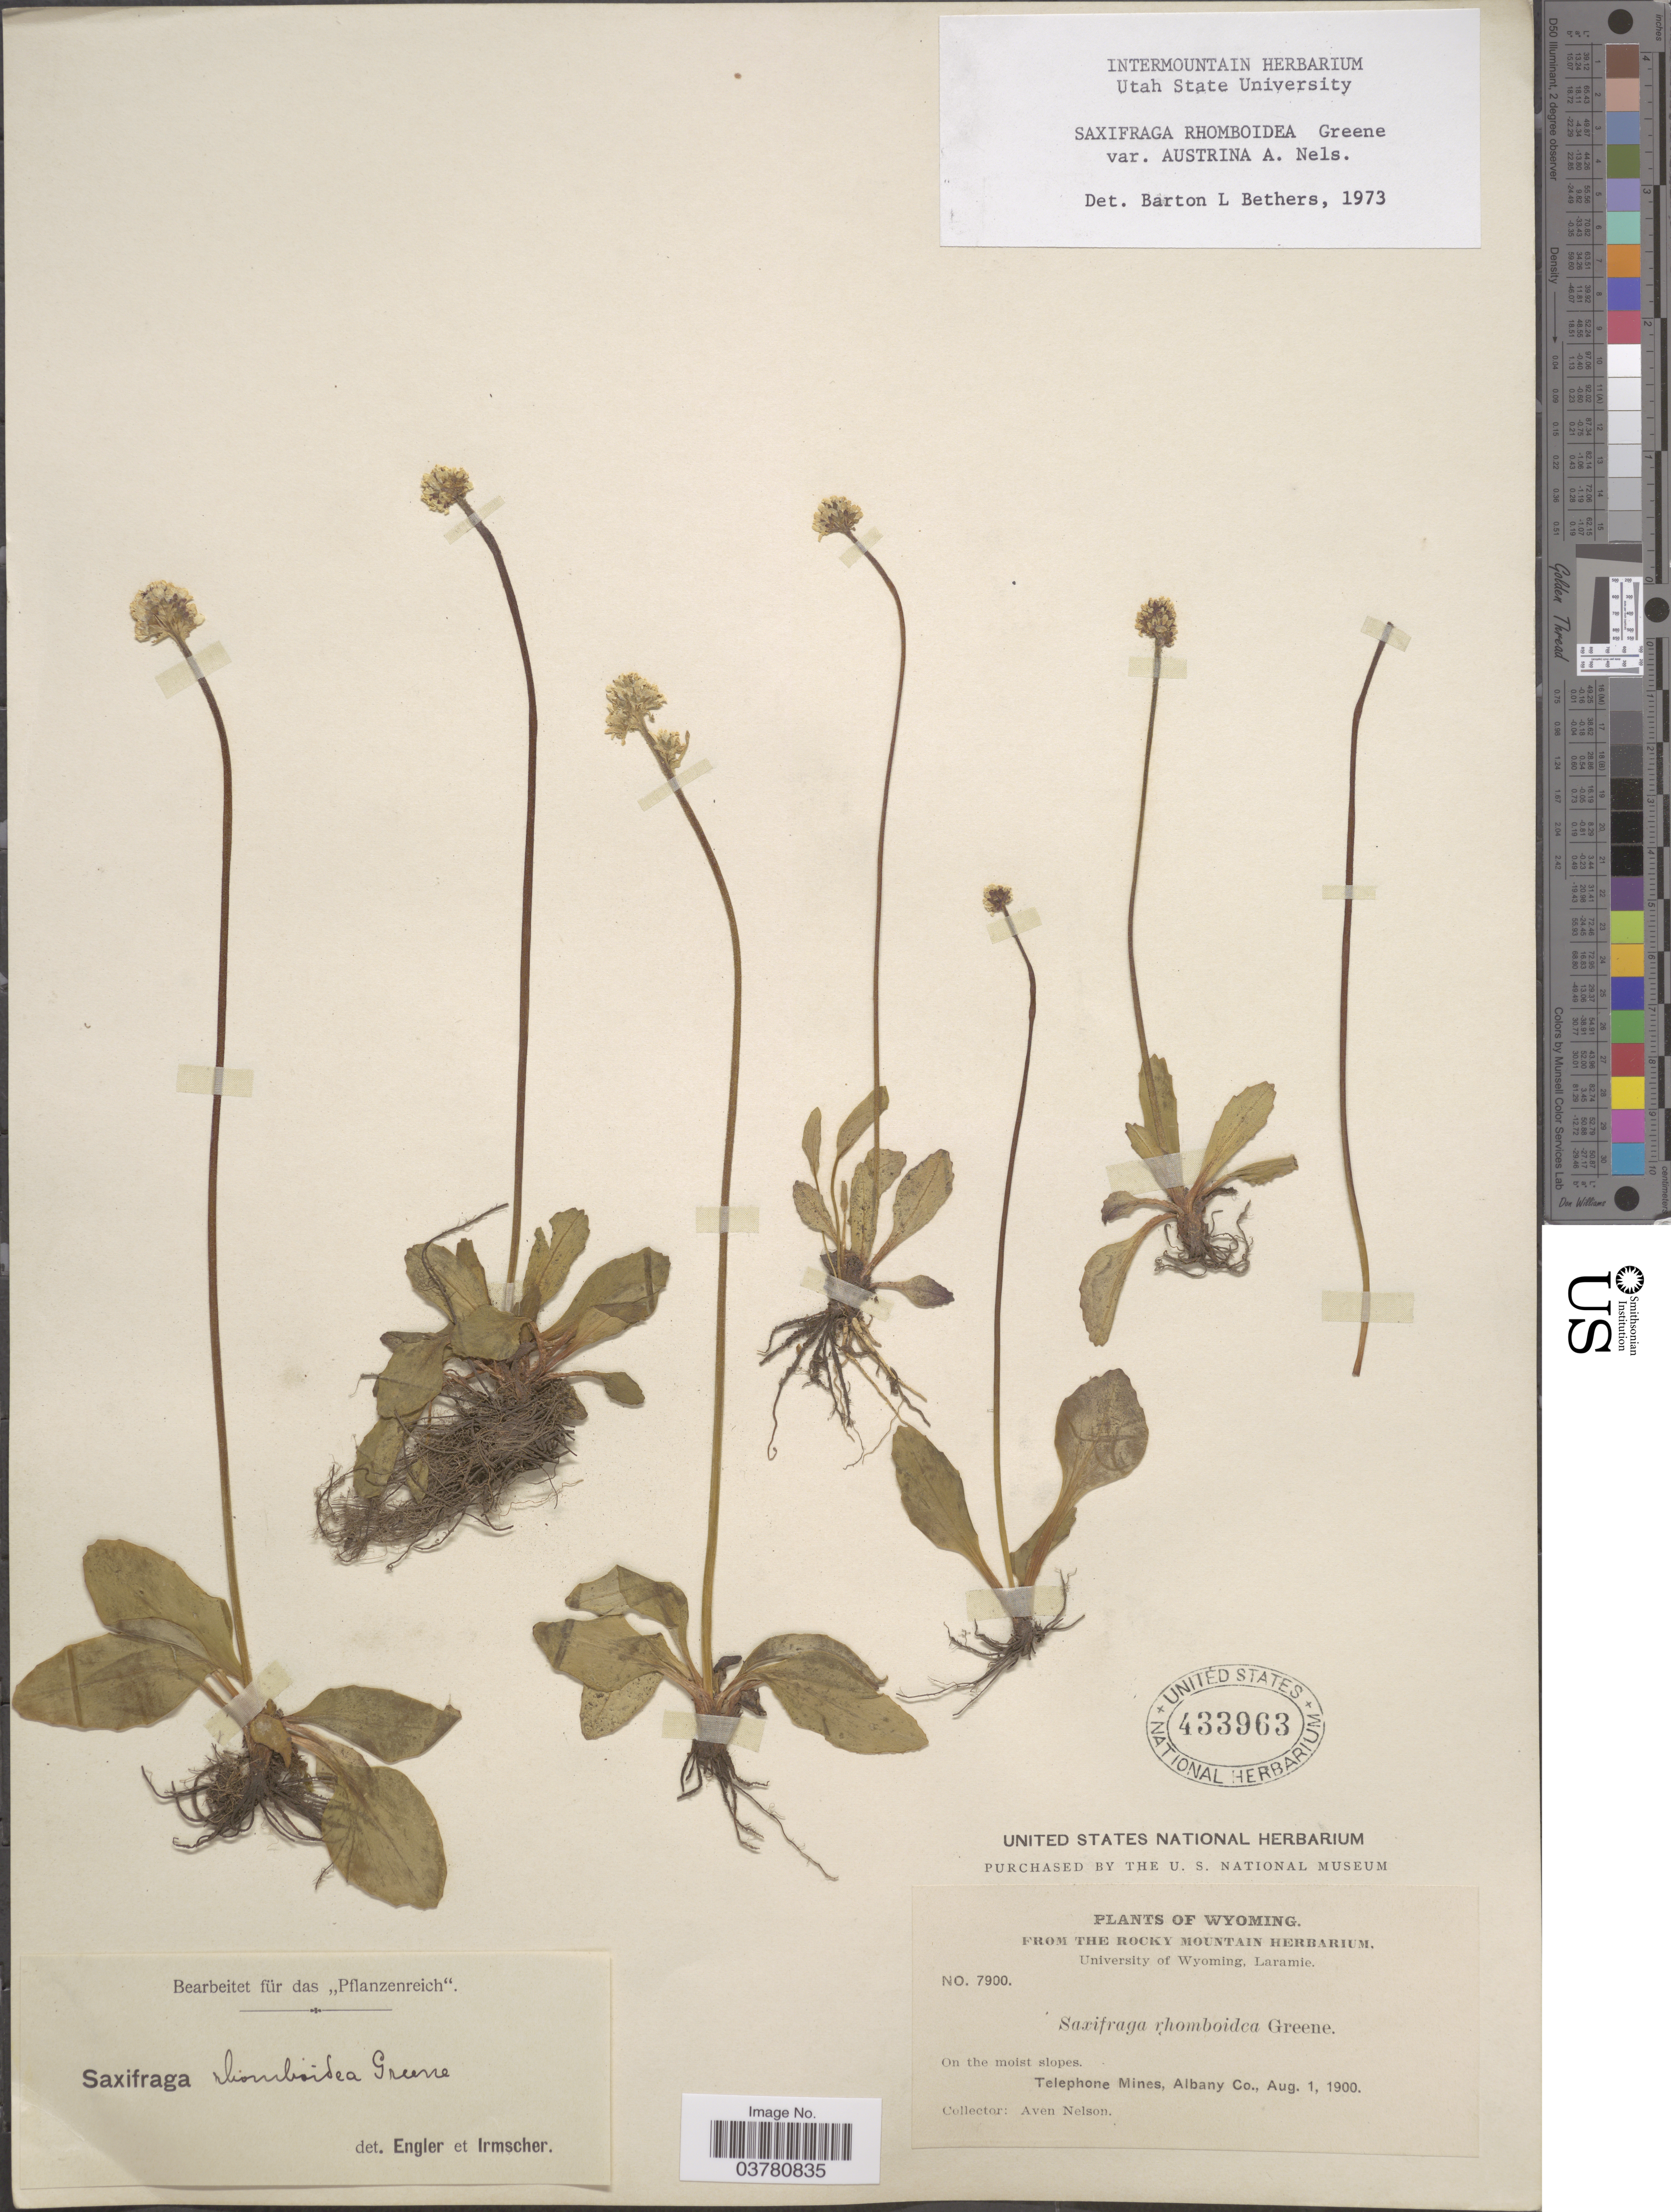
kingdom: Plantae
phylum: Tracheophyta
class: Magnoliopsida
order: Saxifragales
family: Saxifragaceae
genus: Micranthes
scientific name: Micranthes rhomboidea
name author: (Greene) Small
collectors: A. Nelson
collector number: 7900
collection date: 1900-08-01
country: United States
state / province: Wyoming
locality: On the moist slopes. Telephone Mines, Albany Co.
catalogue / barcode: US 433963